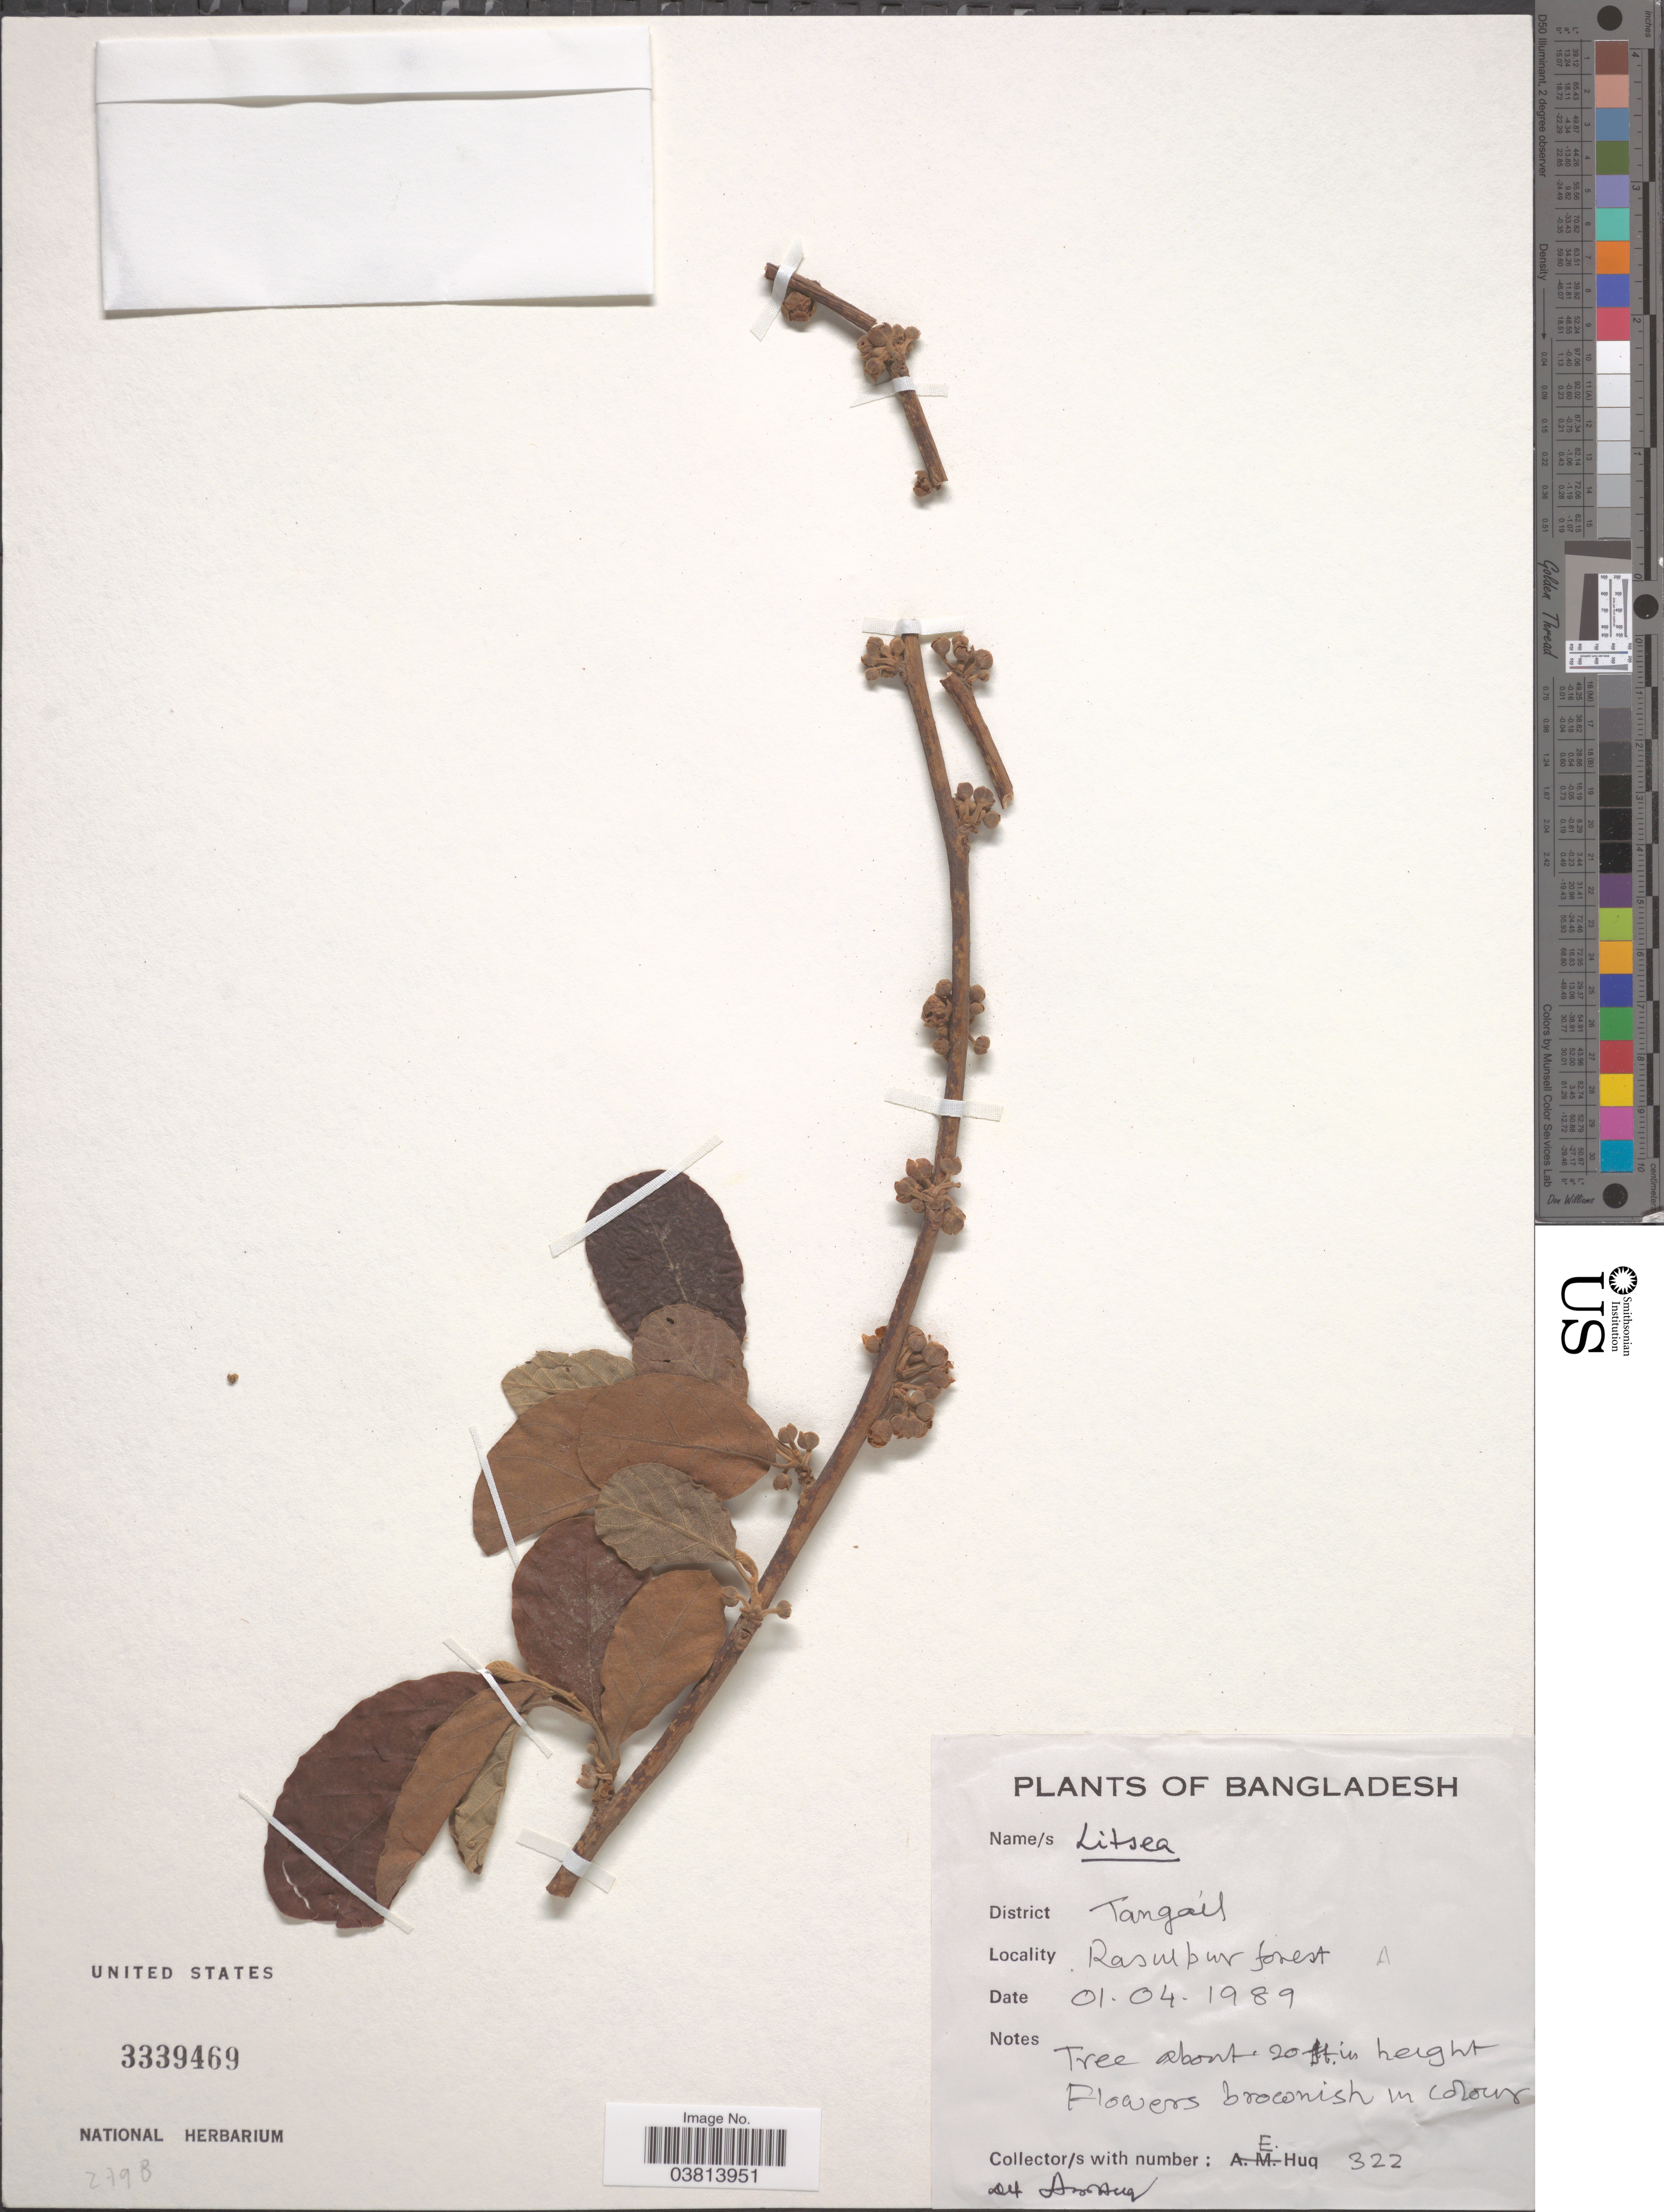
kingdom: Plantae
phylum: Tracheophyta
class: Magnoliopsida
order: Laurales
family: Lauraceae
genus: Litsea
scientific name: Litsea sp.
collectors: E. Huq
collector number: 322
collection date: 1989-04-01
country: Bangladesh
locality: District Tangail, Rasulpur forest.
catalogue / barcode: US 3339469